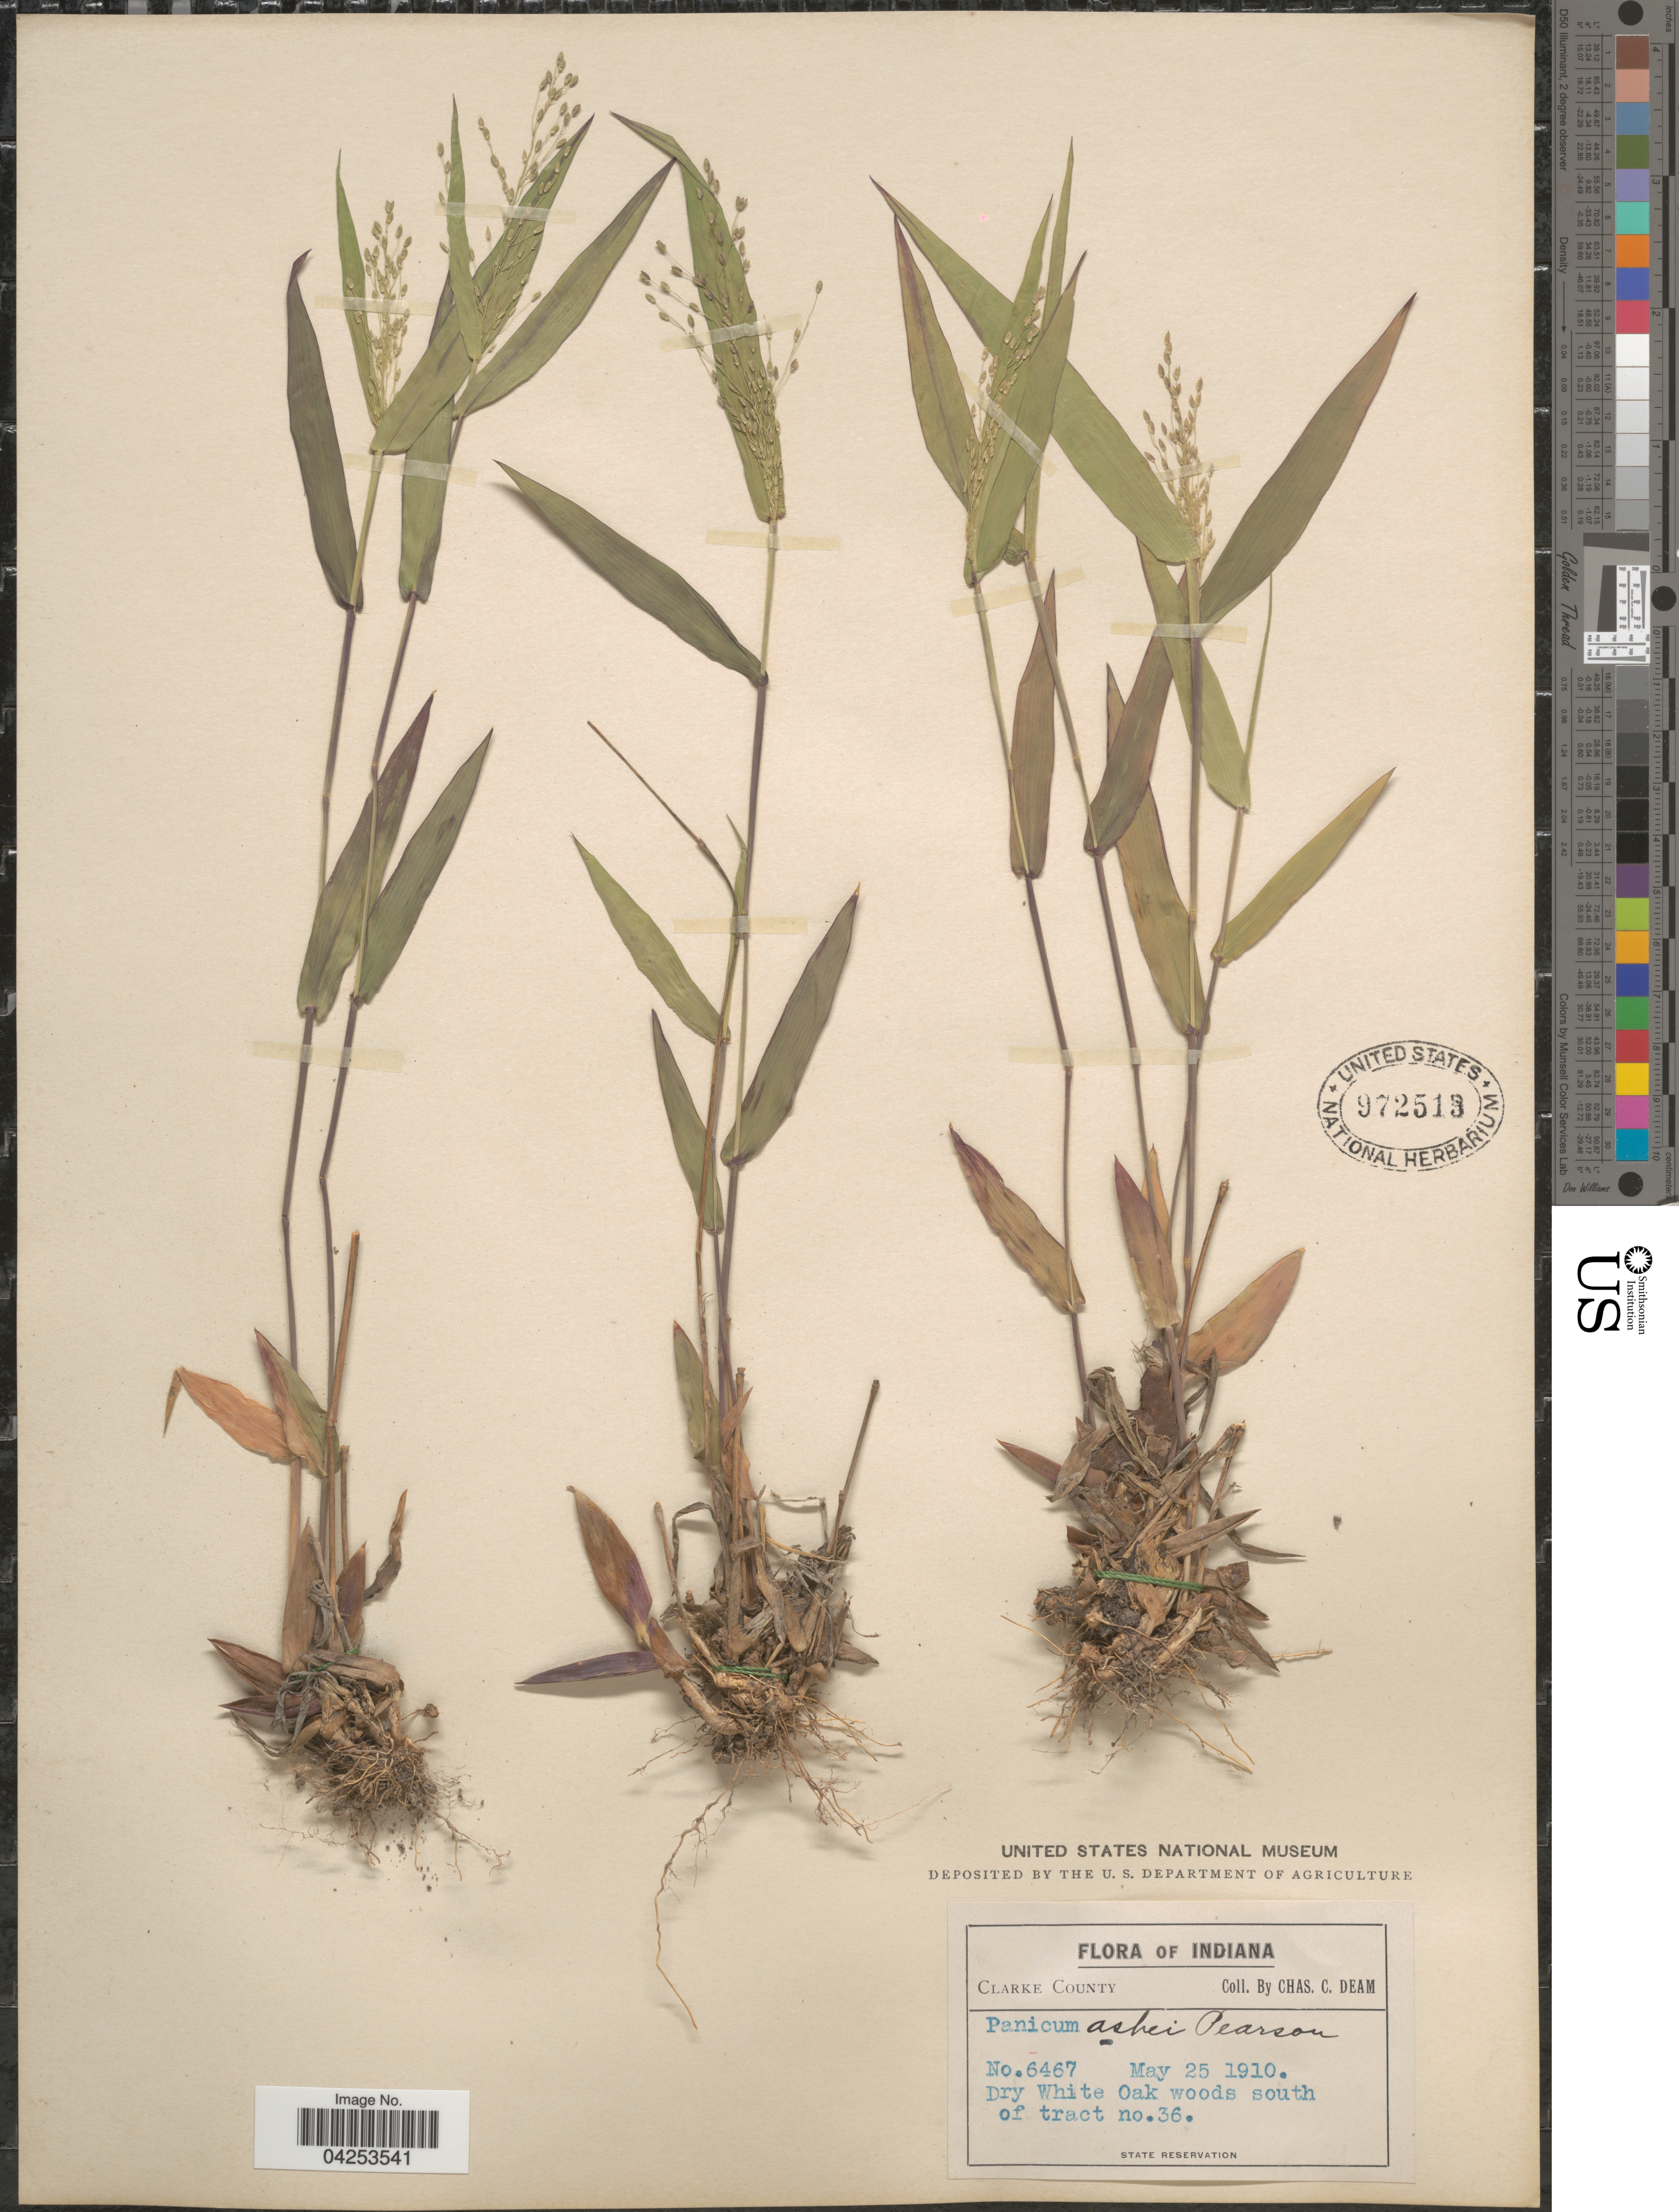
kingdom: Plantae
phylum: Tracheophyta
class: Liliopsida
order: Poales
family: Poaceae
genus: Dichanthelium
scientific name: Dichanthelium commutatum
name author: (Schult.) Gould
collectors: C. C. Deam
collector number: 6467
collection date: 1910-05-25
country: United States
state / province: Indiana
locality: Clarke County. Dry White Oak woods south of tract no.36.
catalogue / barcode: US 972513